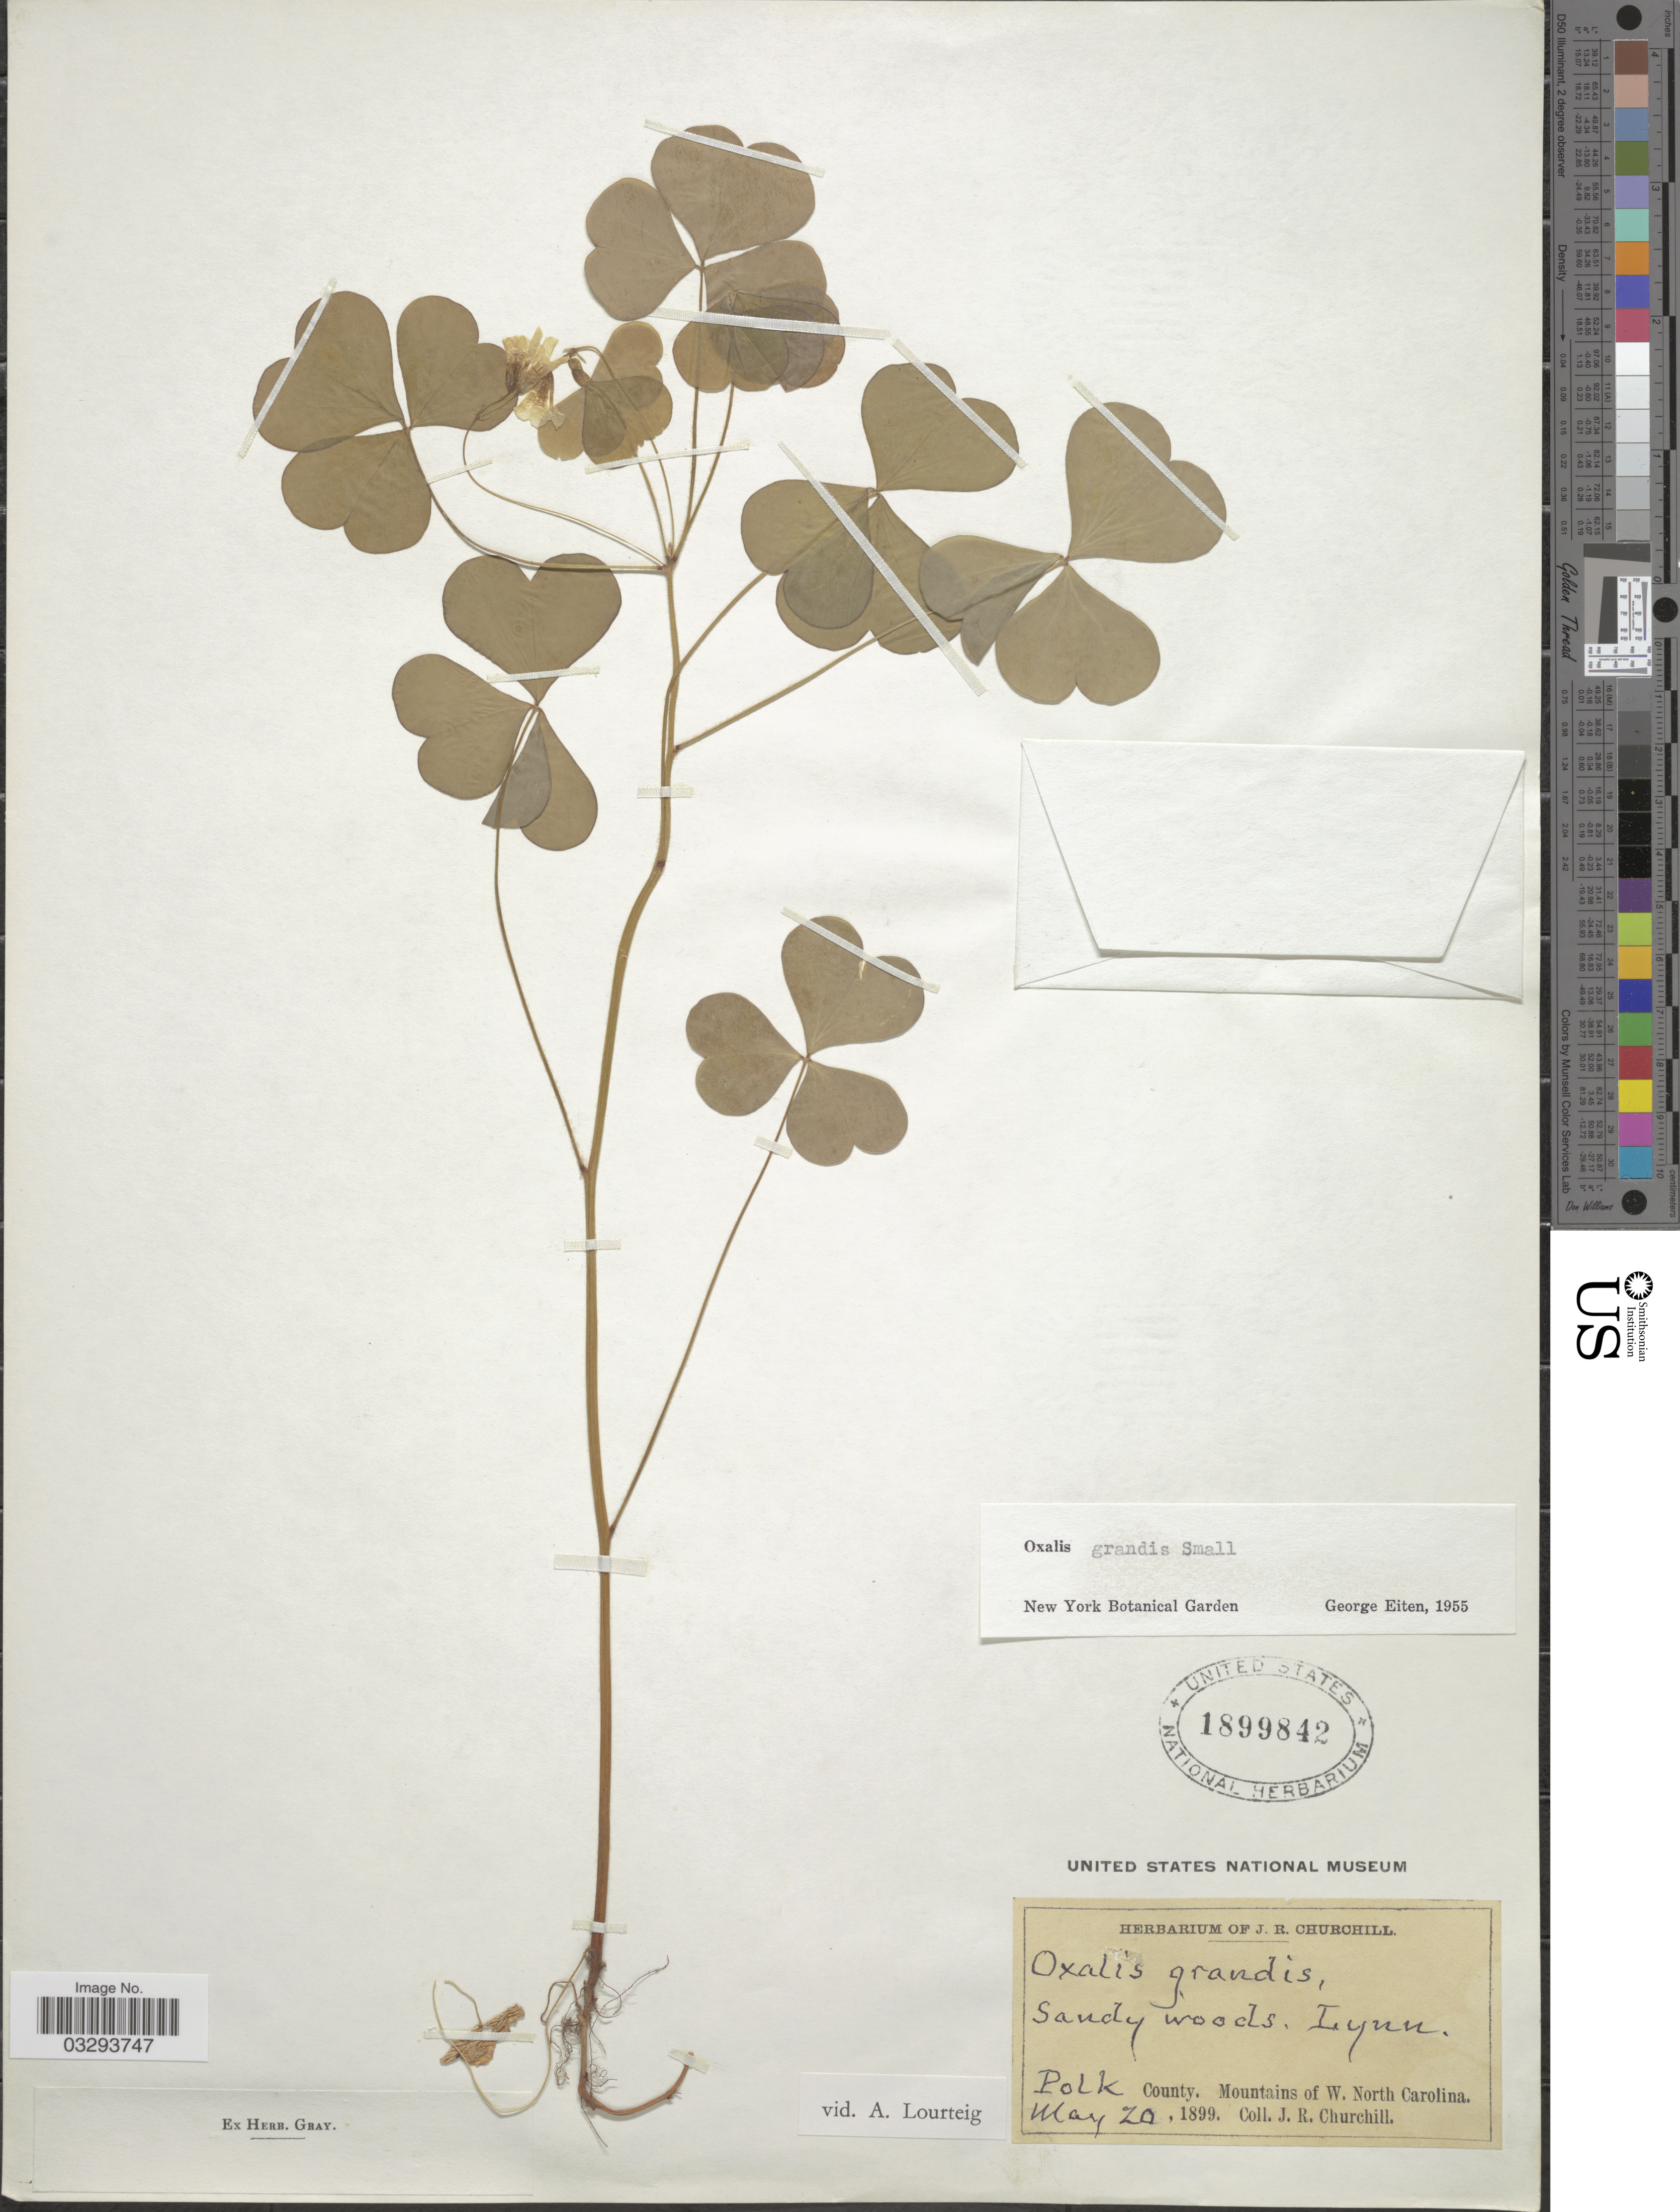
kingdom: Plantae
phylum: Tracheophyta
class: Magnoliopsida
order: Oxalidales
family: Oxalidaceae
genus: Oxalis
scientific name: Oxalis grandis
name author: Small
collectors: J. Churchill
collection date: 1899-05-20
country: United States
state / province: North Carolina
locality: Polk County. Mountains of W. North Carolina.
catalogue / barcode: US 1899842